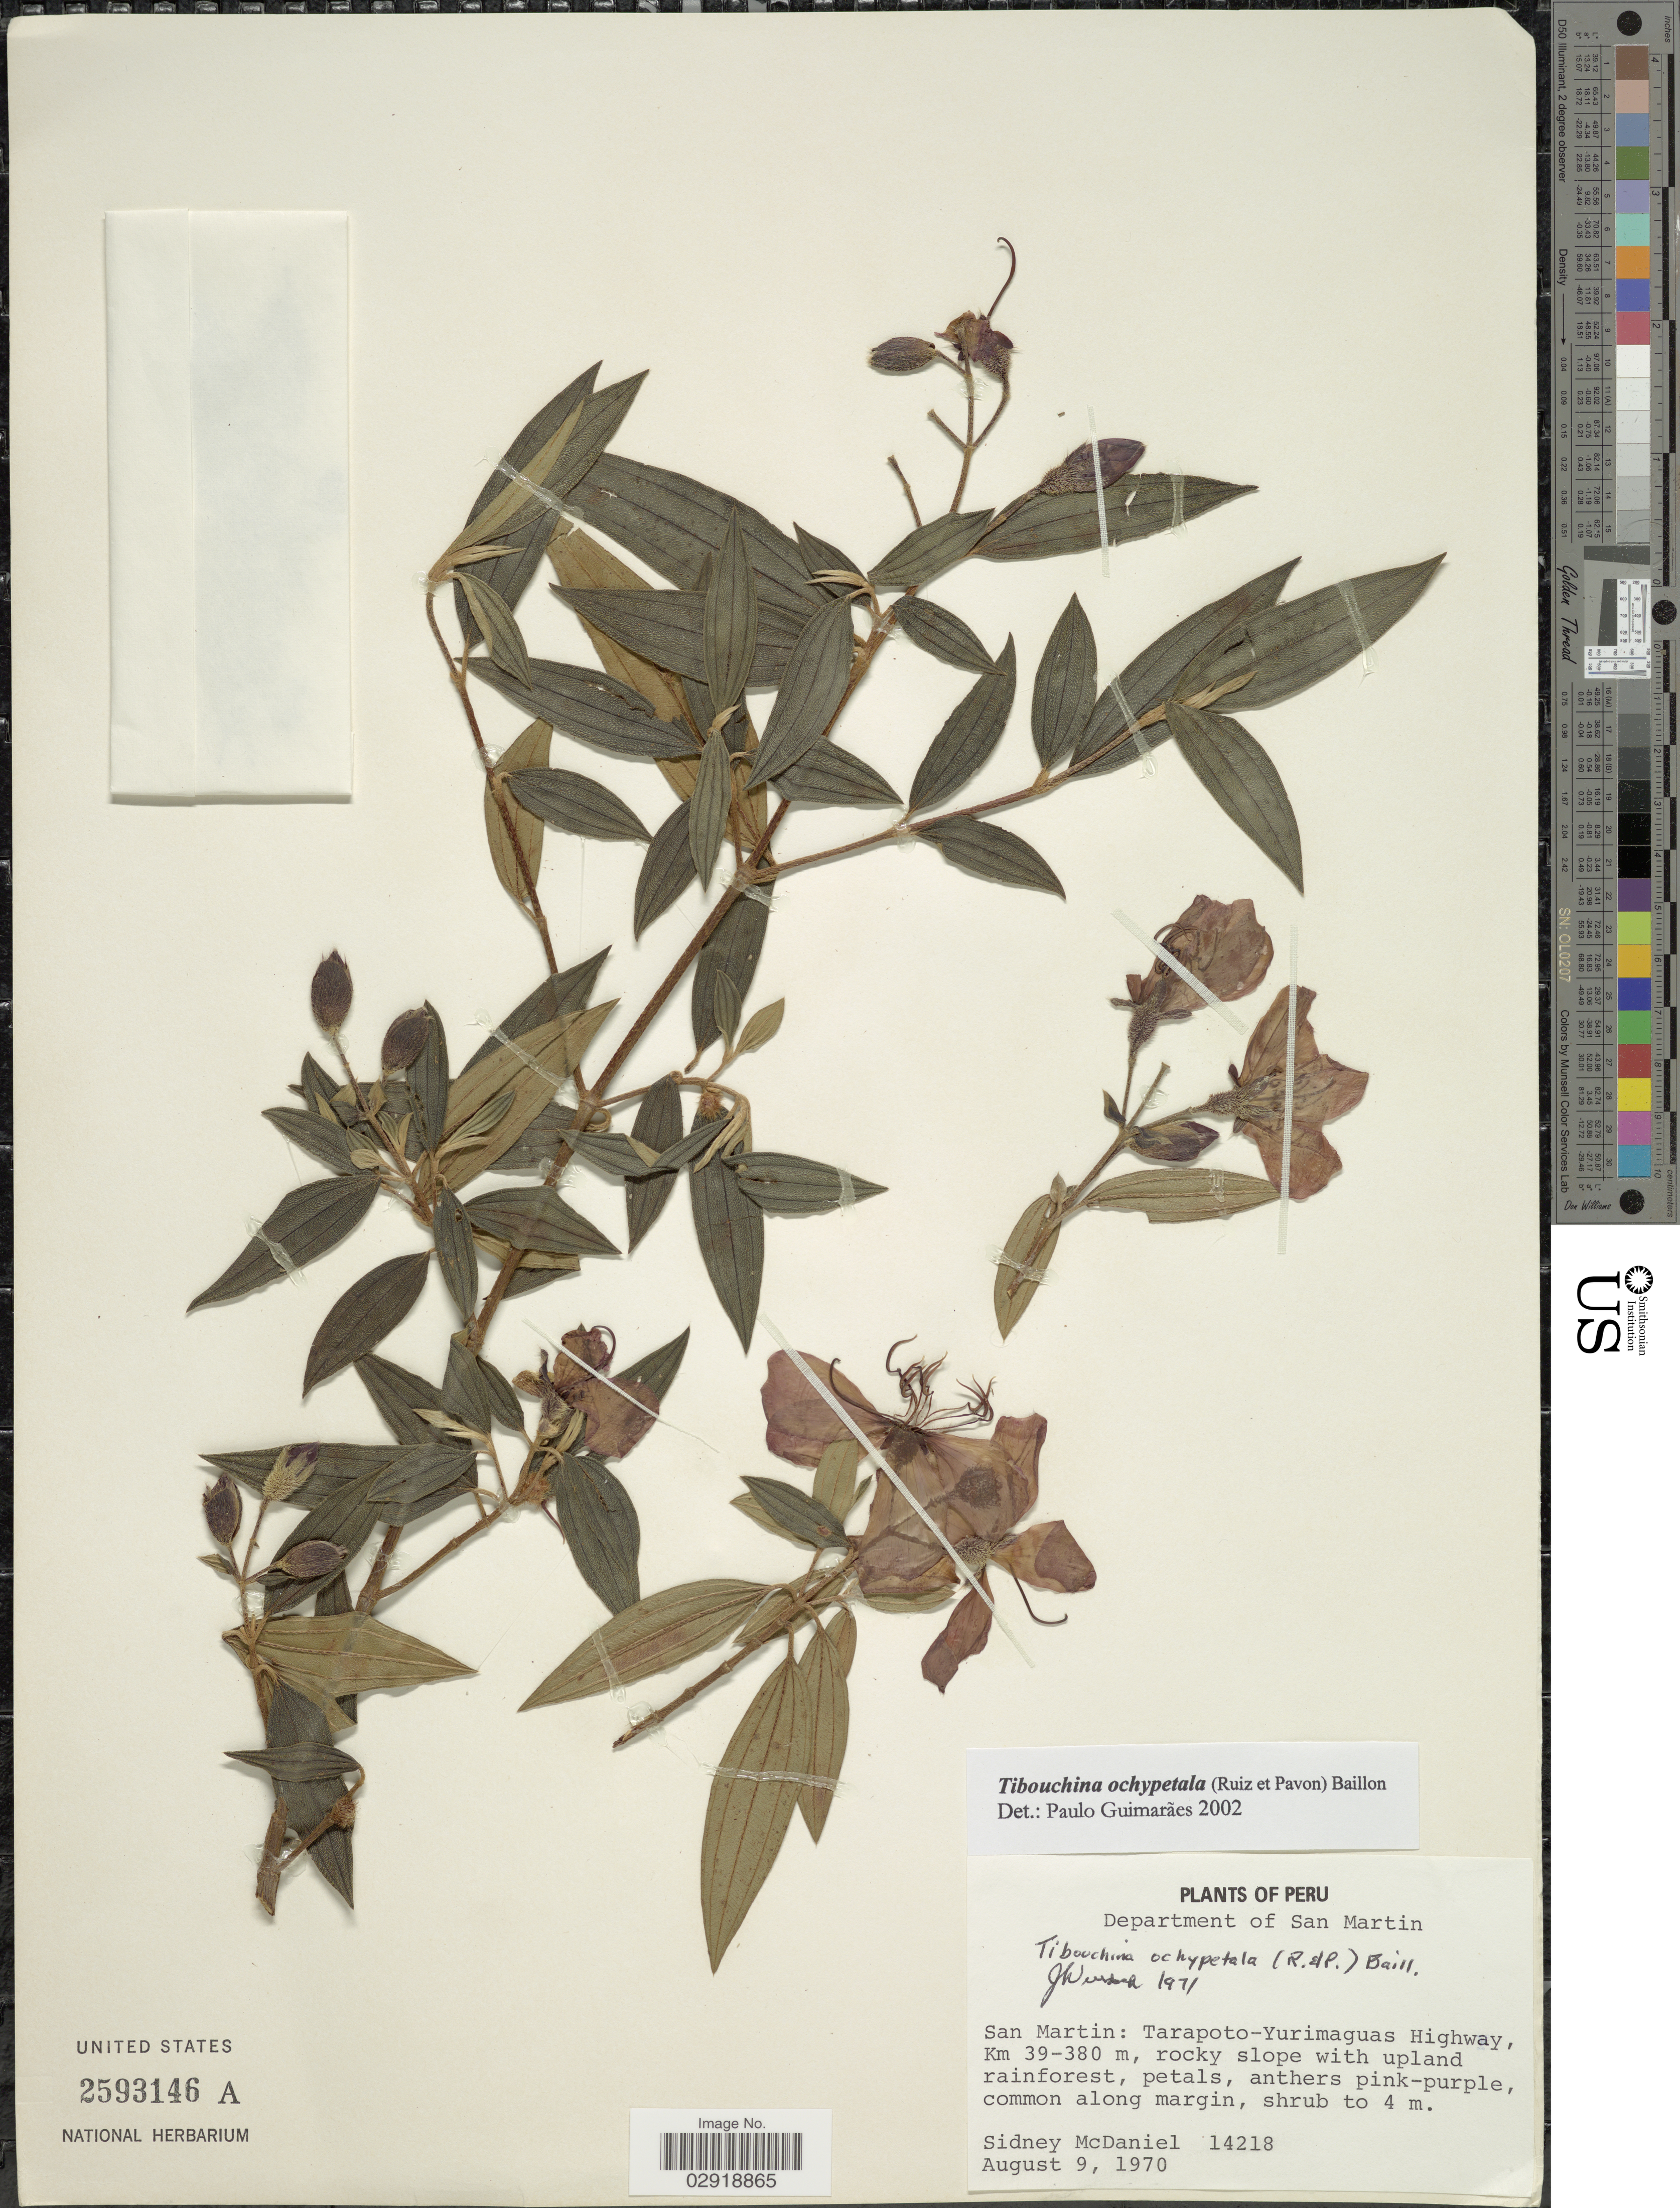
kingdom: Plantae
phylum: Tracheophyta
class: Magnoliopsida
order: Myrtales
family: Melastomataceae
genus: Pleroma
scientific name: Pleroma ochypetalum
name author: (Ruiz & Pav.) D. Don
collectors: S. McDaniel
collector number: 14218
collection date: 1970-08-09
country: Peru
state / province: San Martín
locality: Department of San Martin. Tarapoto-Yurimaguas Highway, Km 39-380 m.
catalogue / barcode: US 2593146A